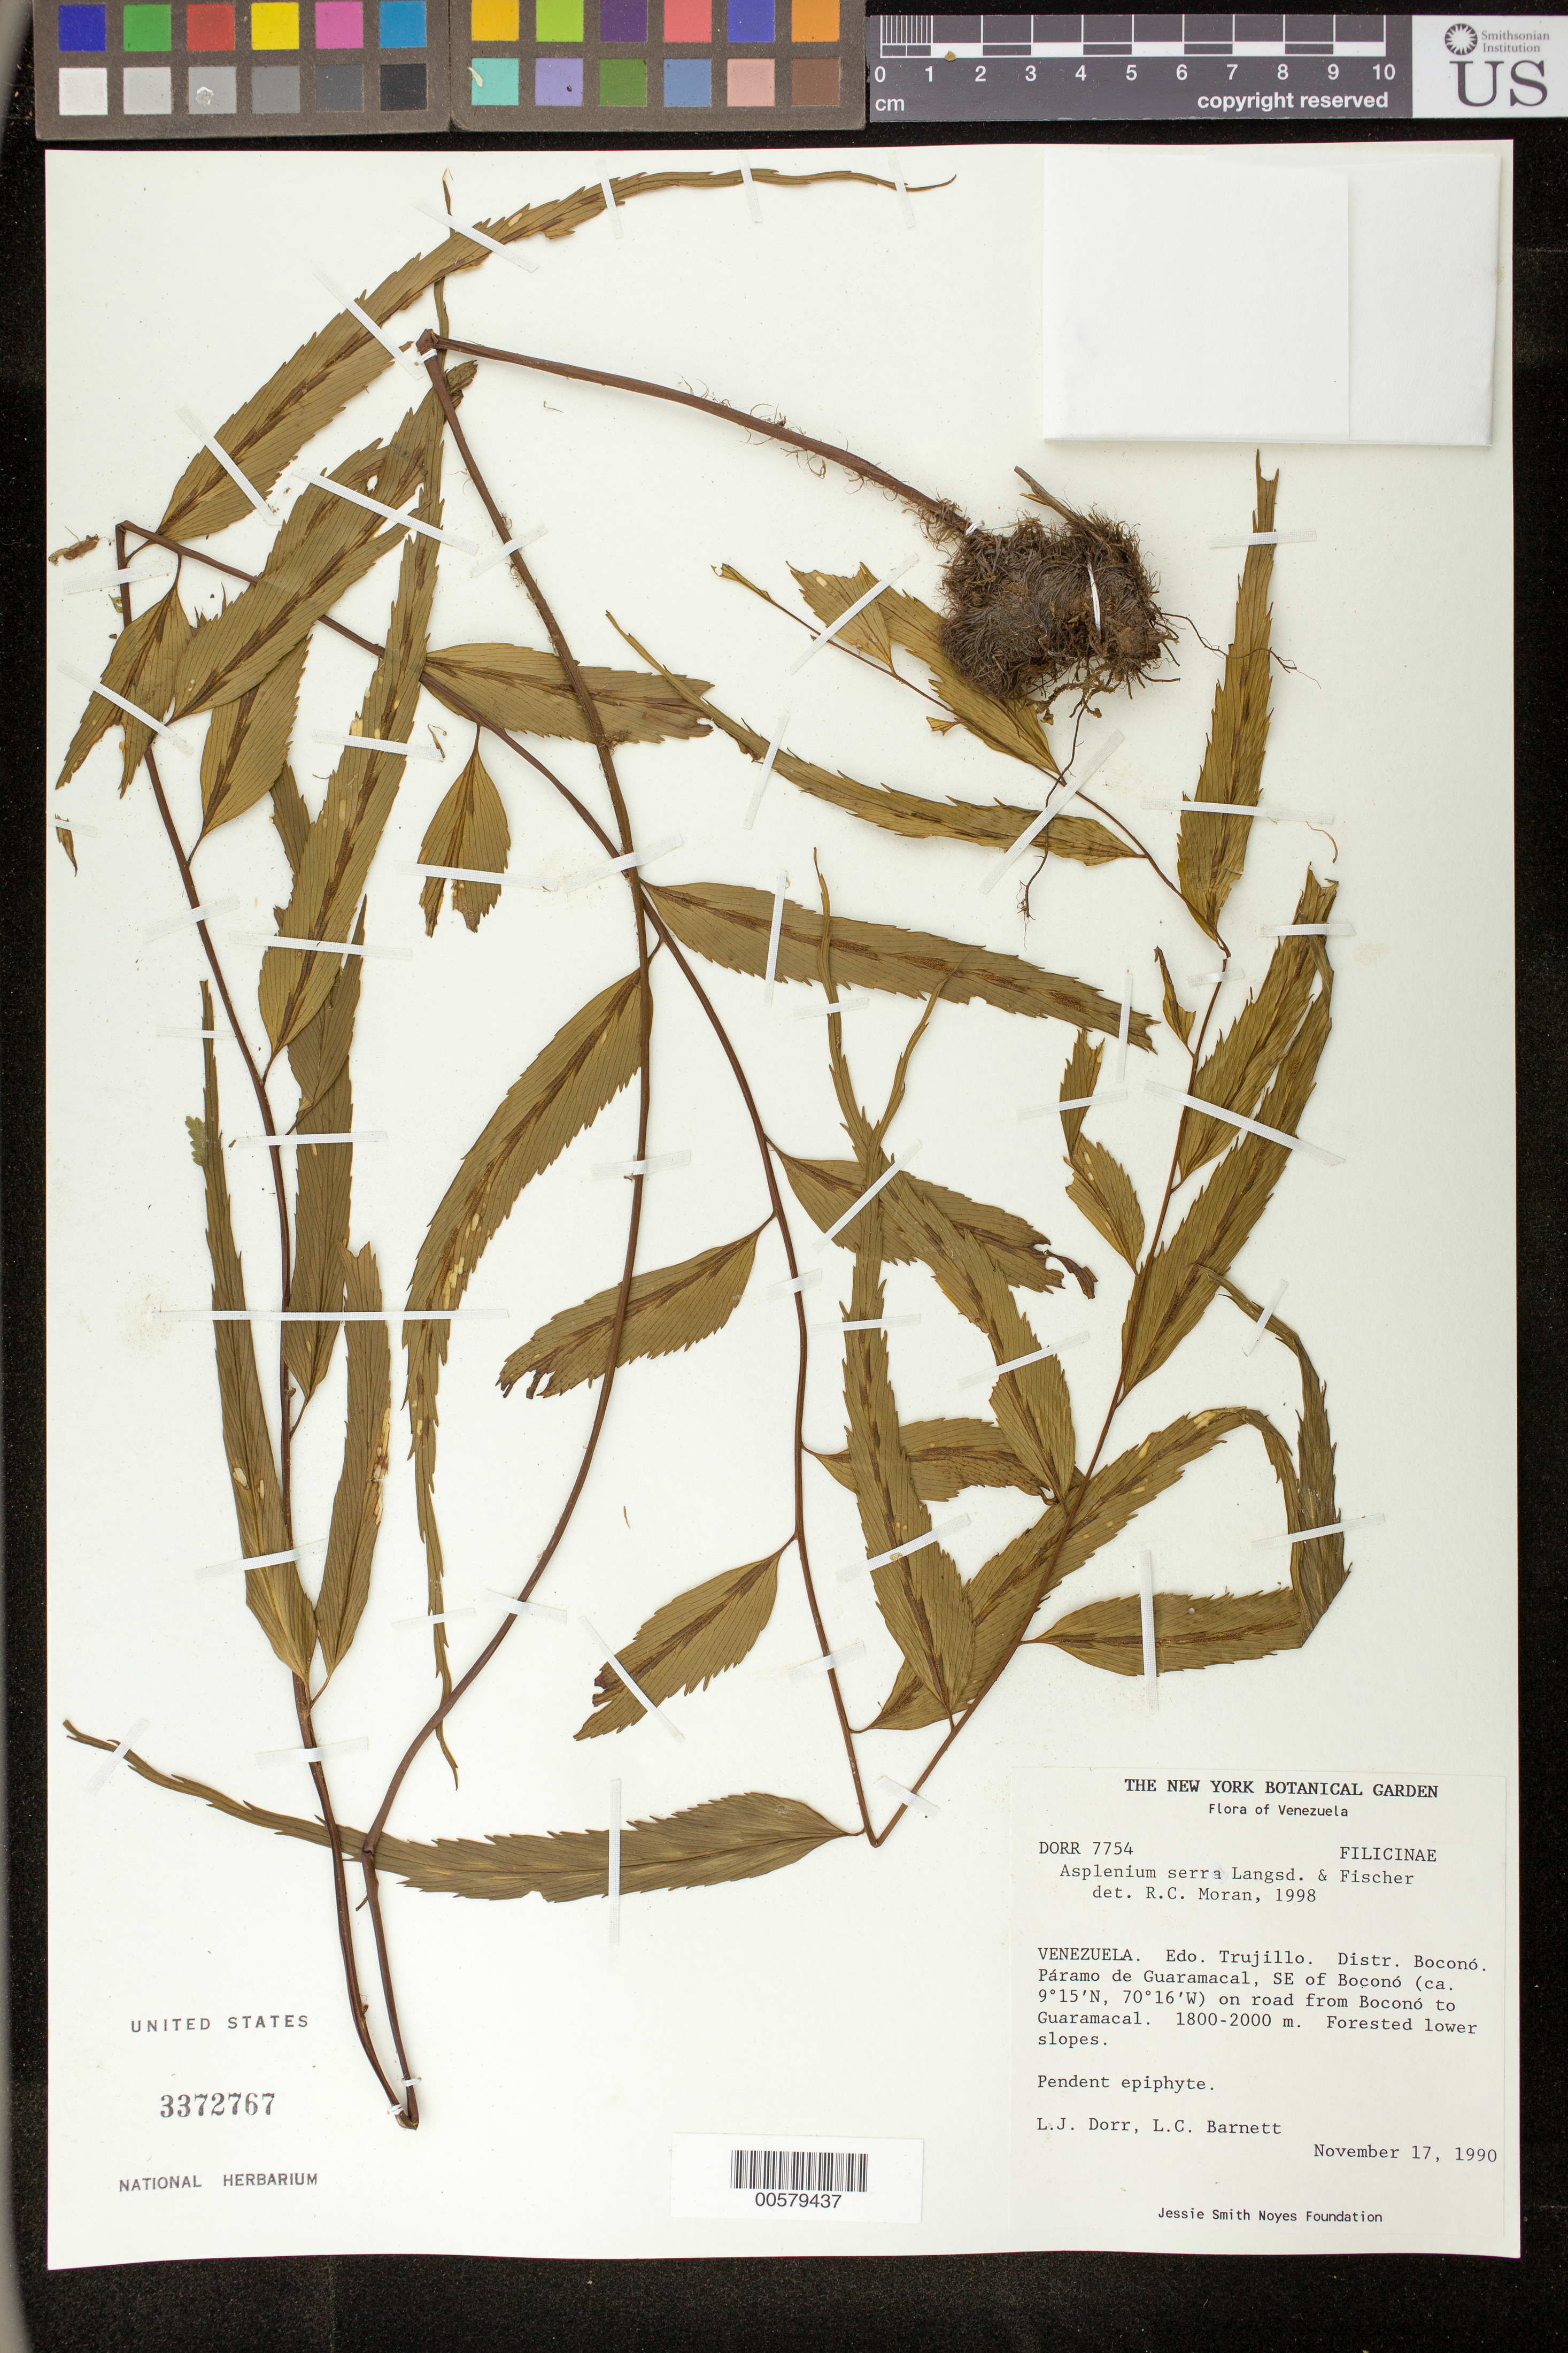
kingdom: Plantae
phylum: Tracheophyta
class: Polypodiopsida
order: Polypodiales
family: Aspleniaceae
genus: Asplenium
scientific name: Asplenium serra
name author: Langsd. & Fisch.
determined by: Moran, R. C.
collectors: L. J. Dorr & L. C. Barnett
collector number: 7754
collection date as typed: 17 Nov 1990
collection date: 1990-11-17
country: Venezuela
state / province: Trujillo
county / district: Boconó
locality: Páramo de Guaramacal, SE of Boconó on road from Boconó to Guaramacal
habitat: Forested lower slopes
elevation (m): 1800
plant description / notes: NY, PORT, US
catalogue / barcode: US 3372767